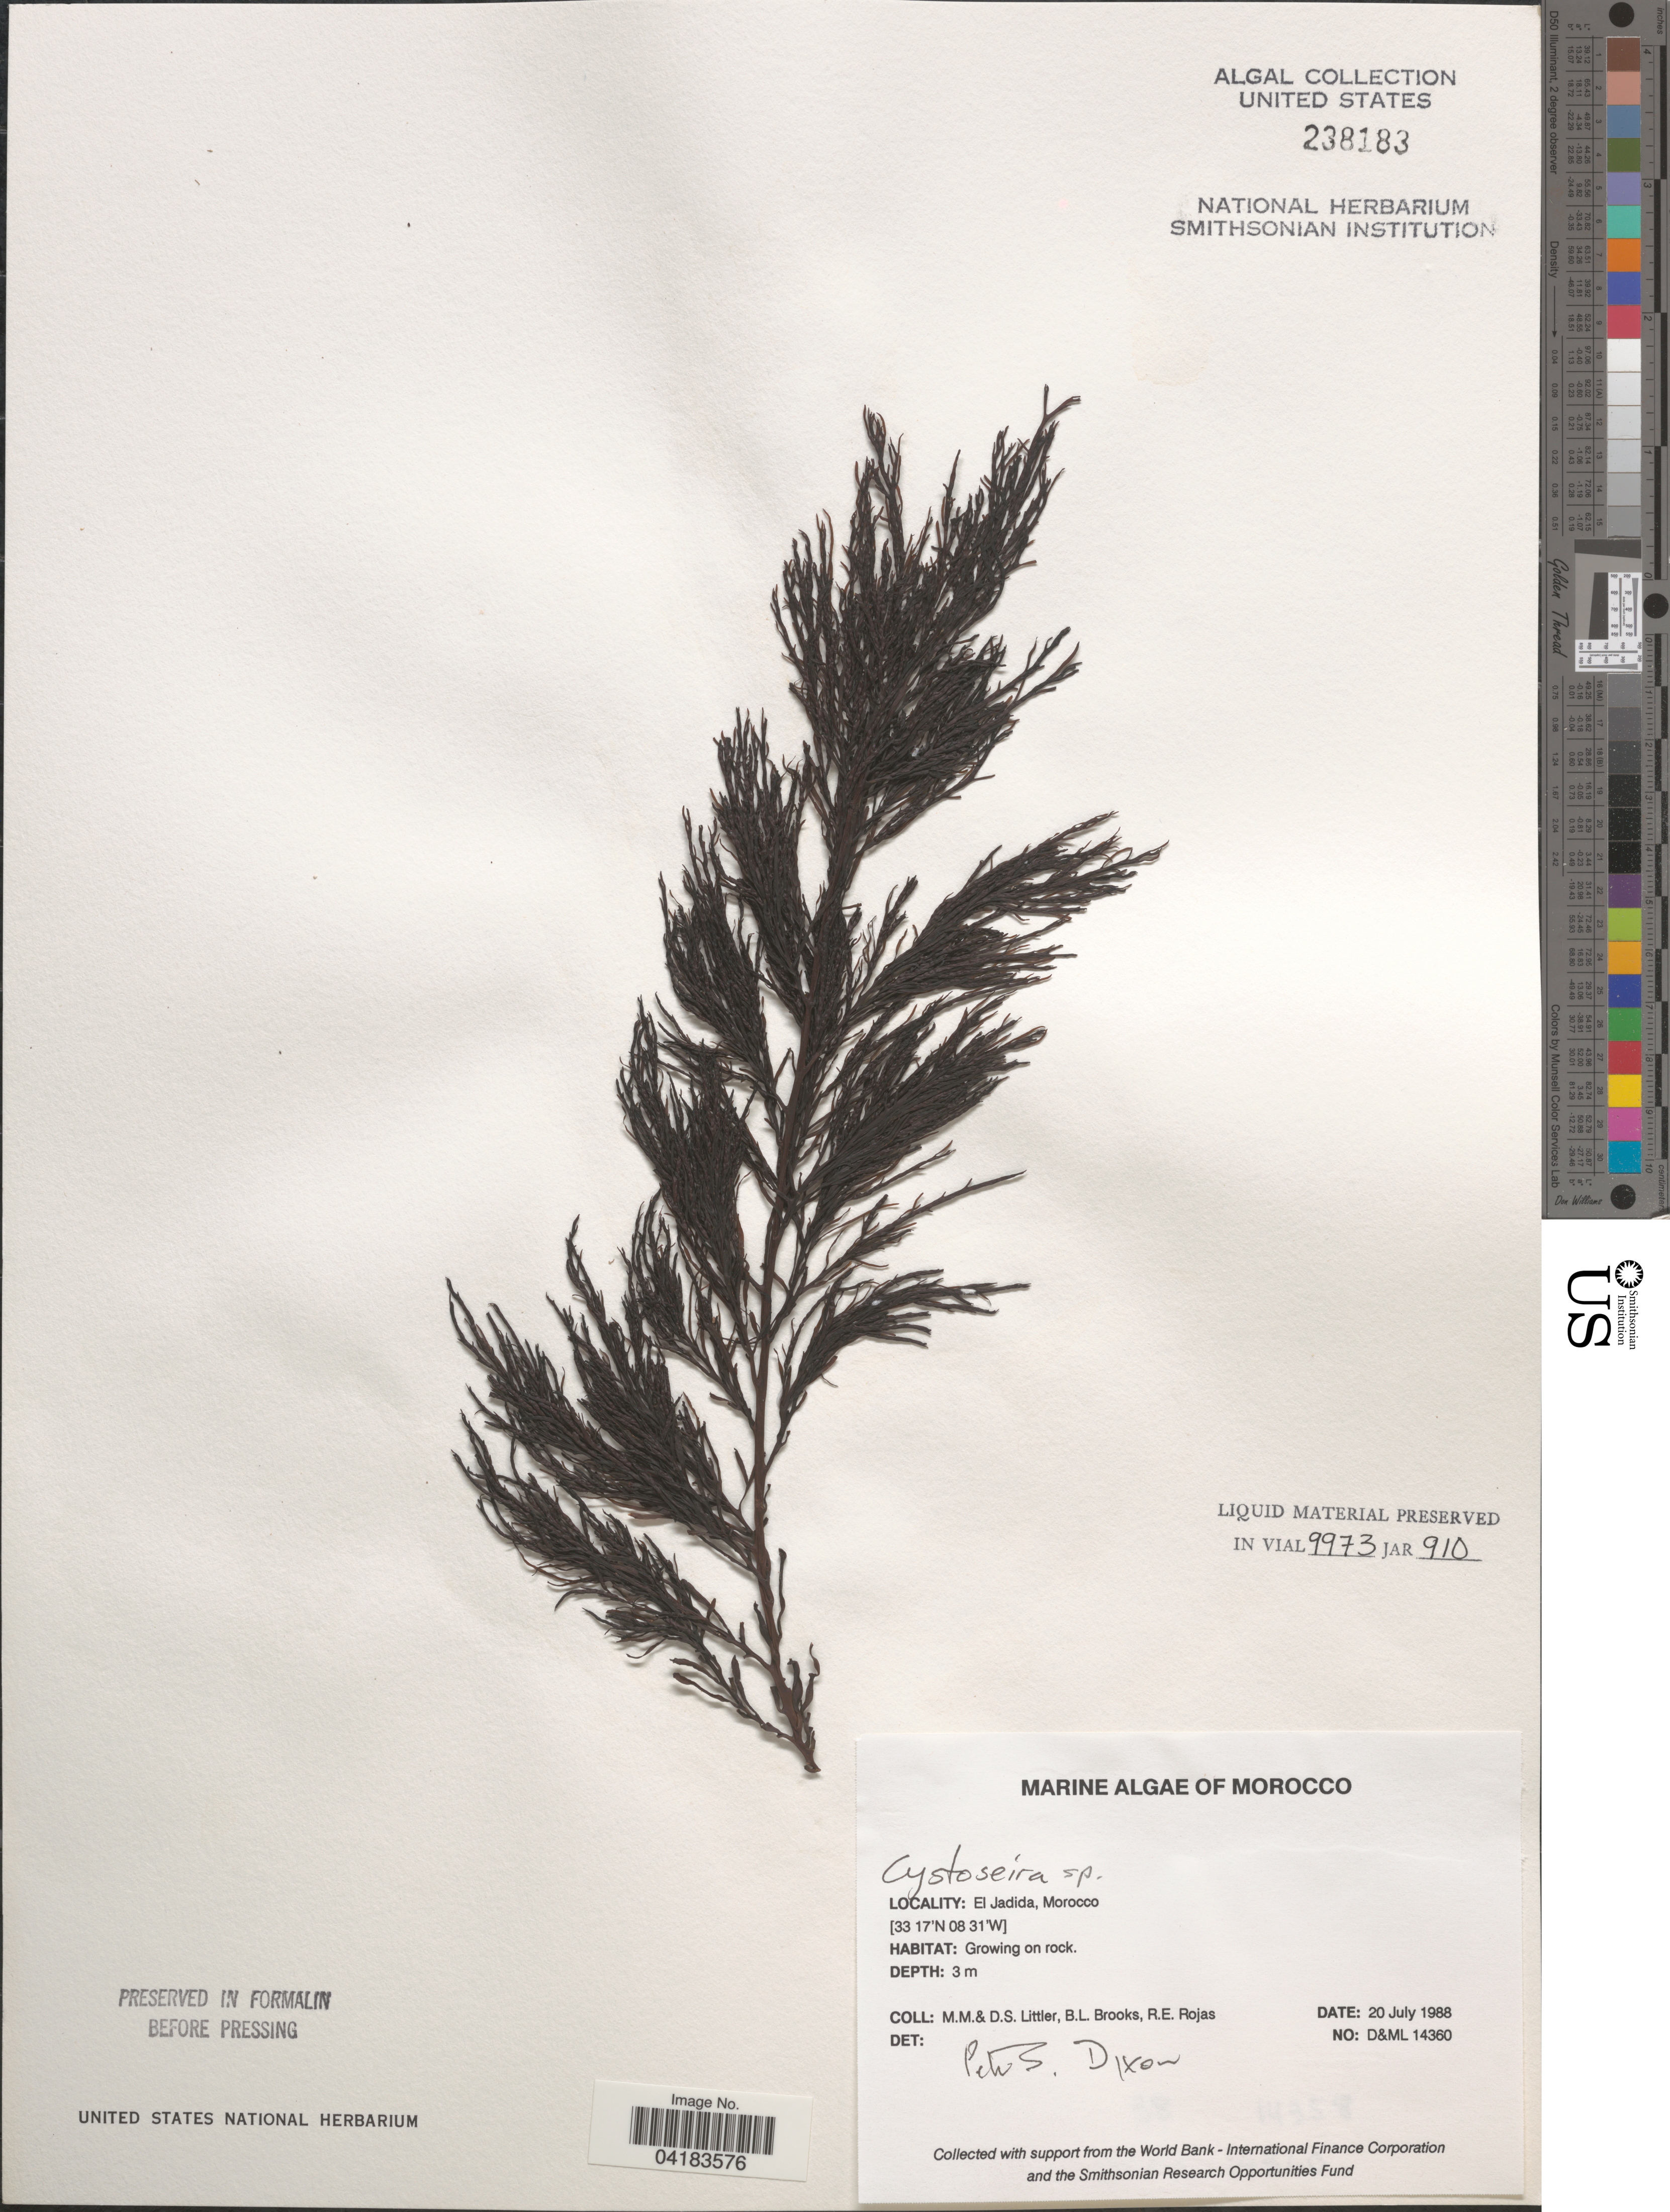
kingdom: Chromista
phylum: Ochrophyta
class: Phaeophyceae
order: Fucales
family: Sargassaceae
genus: Cystoseira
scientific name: Cystoseira sp.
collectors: D. S. Littler, B. Brooks & R. Rojas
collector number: D&ML14360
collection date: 1988-07-20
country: Morocco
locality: El Jadida.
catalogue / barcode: US 238183